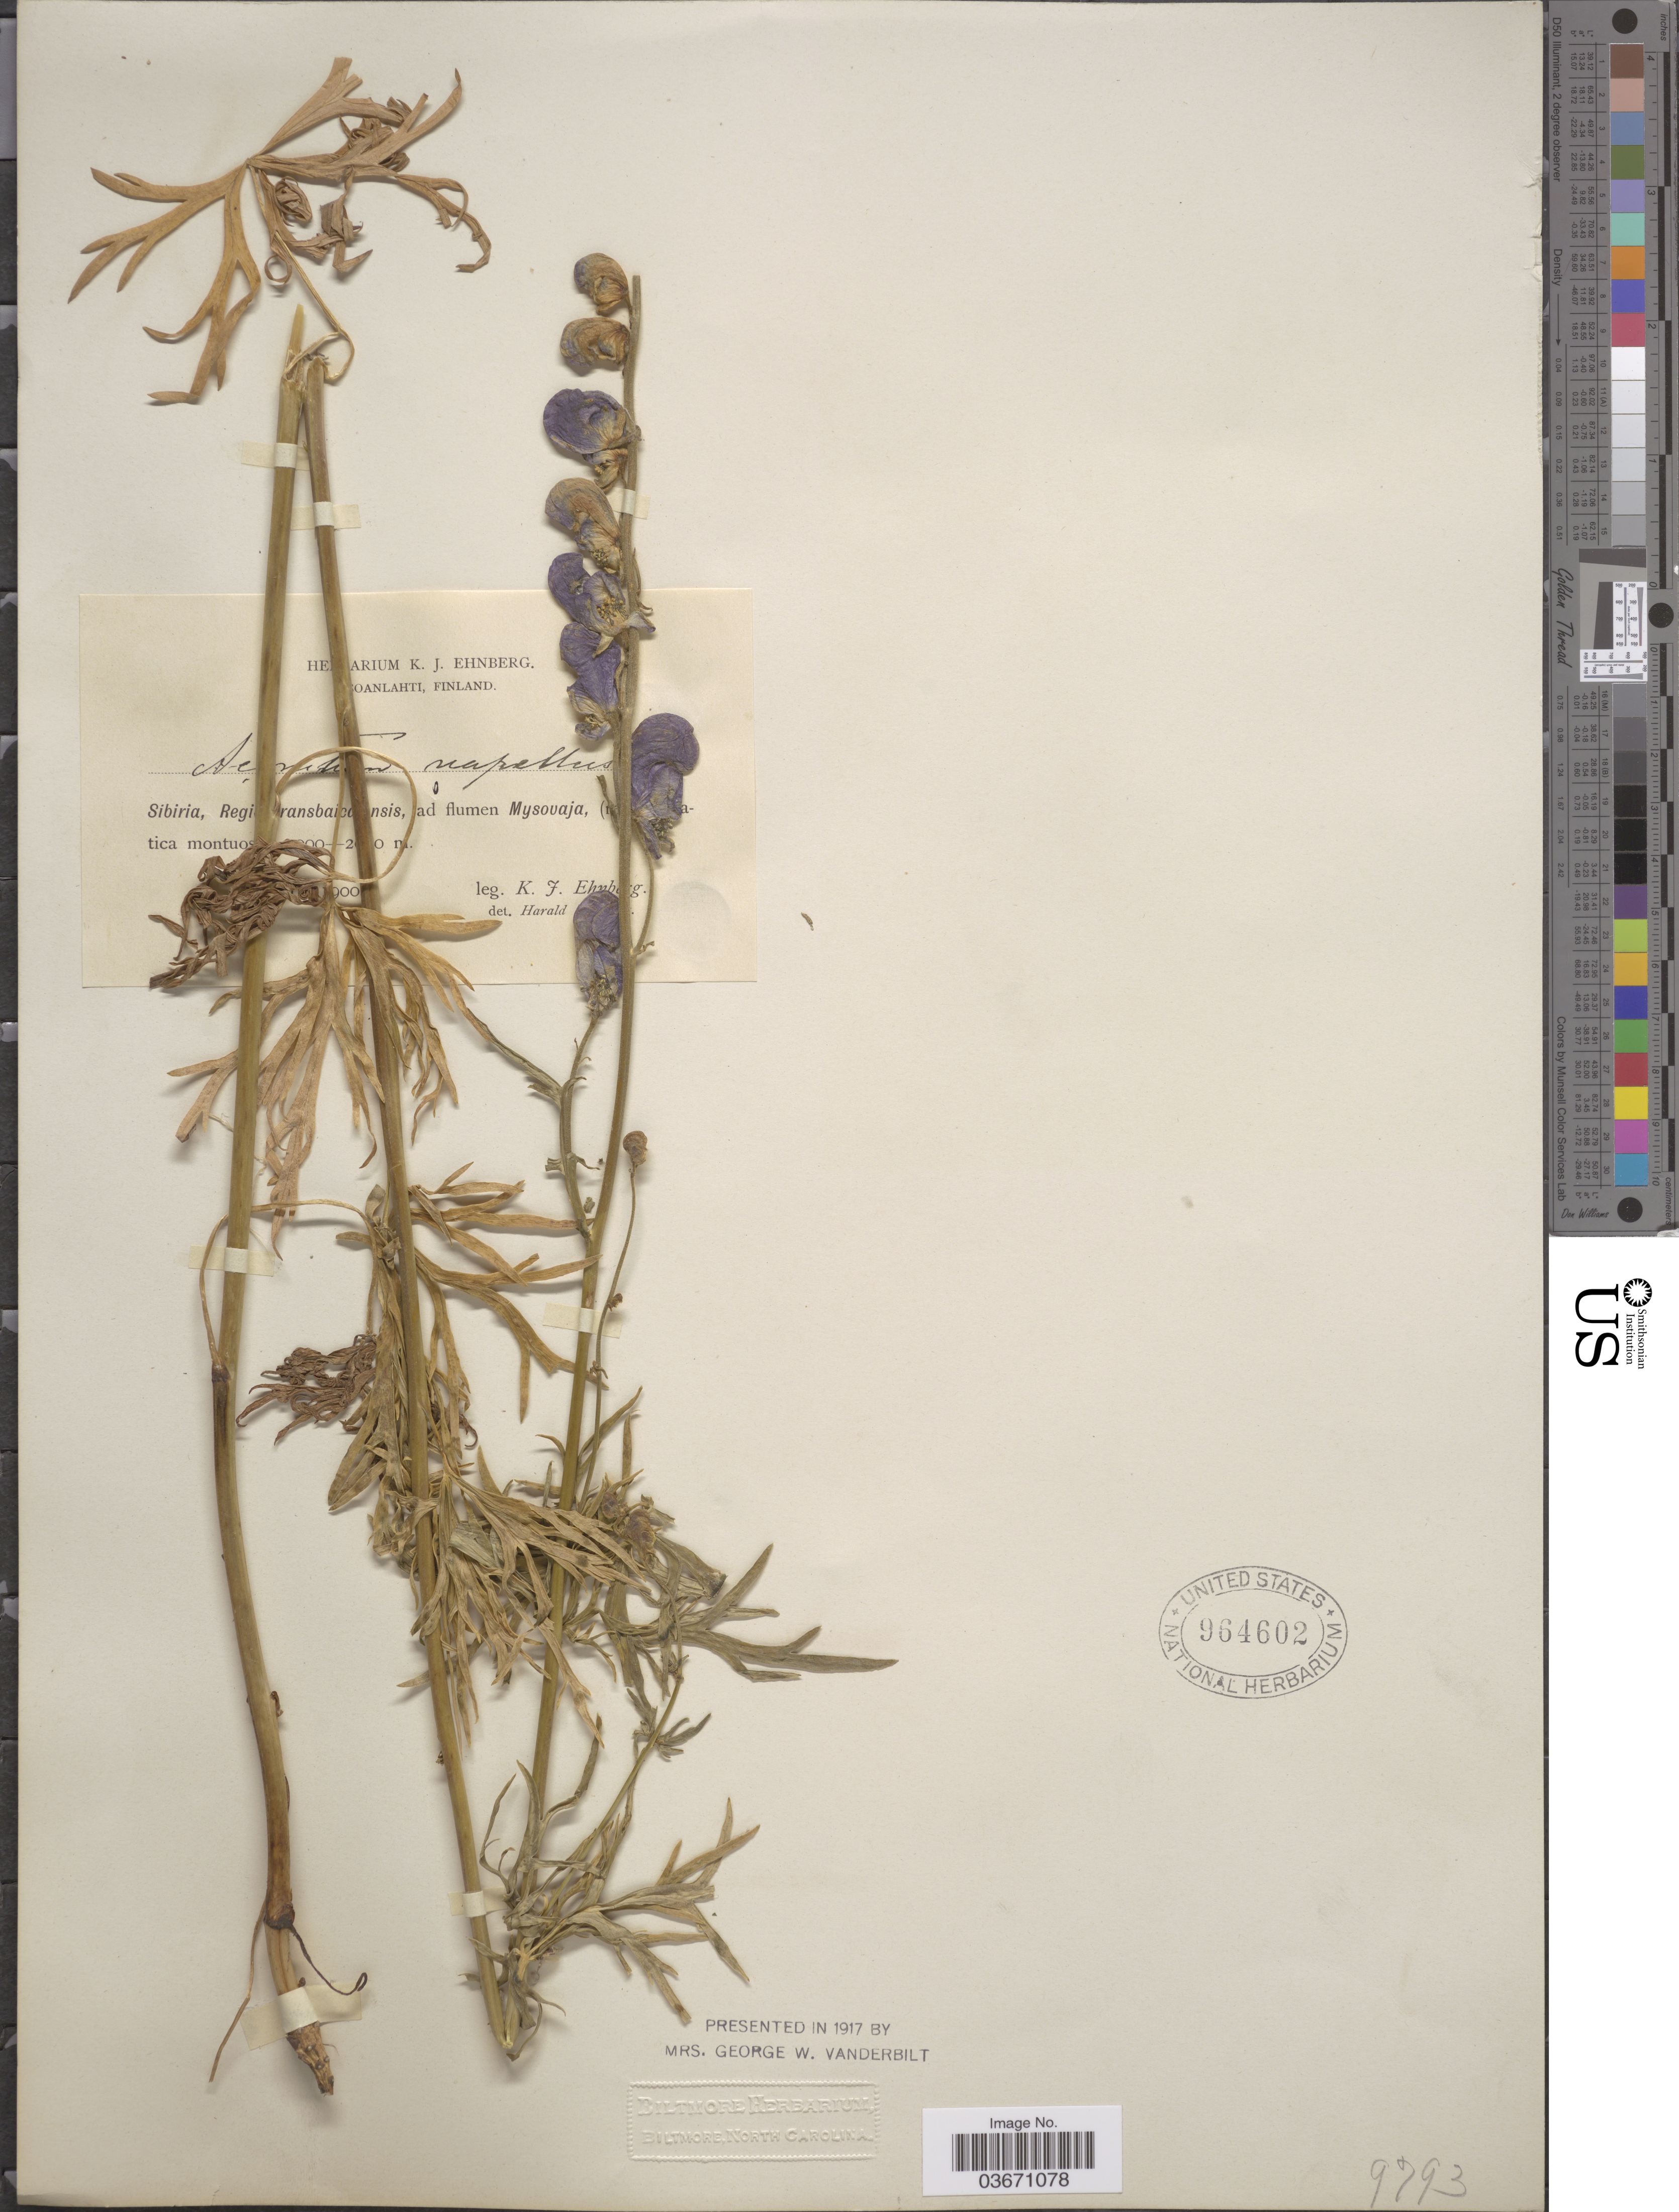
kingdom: Plantae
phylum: Tracheophyta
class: Magnoliopsida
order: Ranunculales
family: Ranunculaceae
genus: Aconitum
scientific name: Aconitum napellus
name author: L.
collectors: K. Ehnberg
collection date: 1900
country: Russian Federation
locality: Sibiria, Regi [illegible text] ransbaic [illegible text]nsis, ad flumen Mysovaja, ( [illegible text]atica montuos [illegible text]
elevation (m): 1000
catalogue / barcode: US 964602